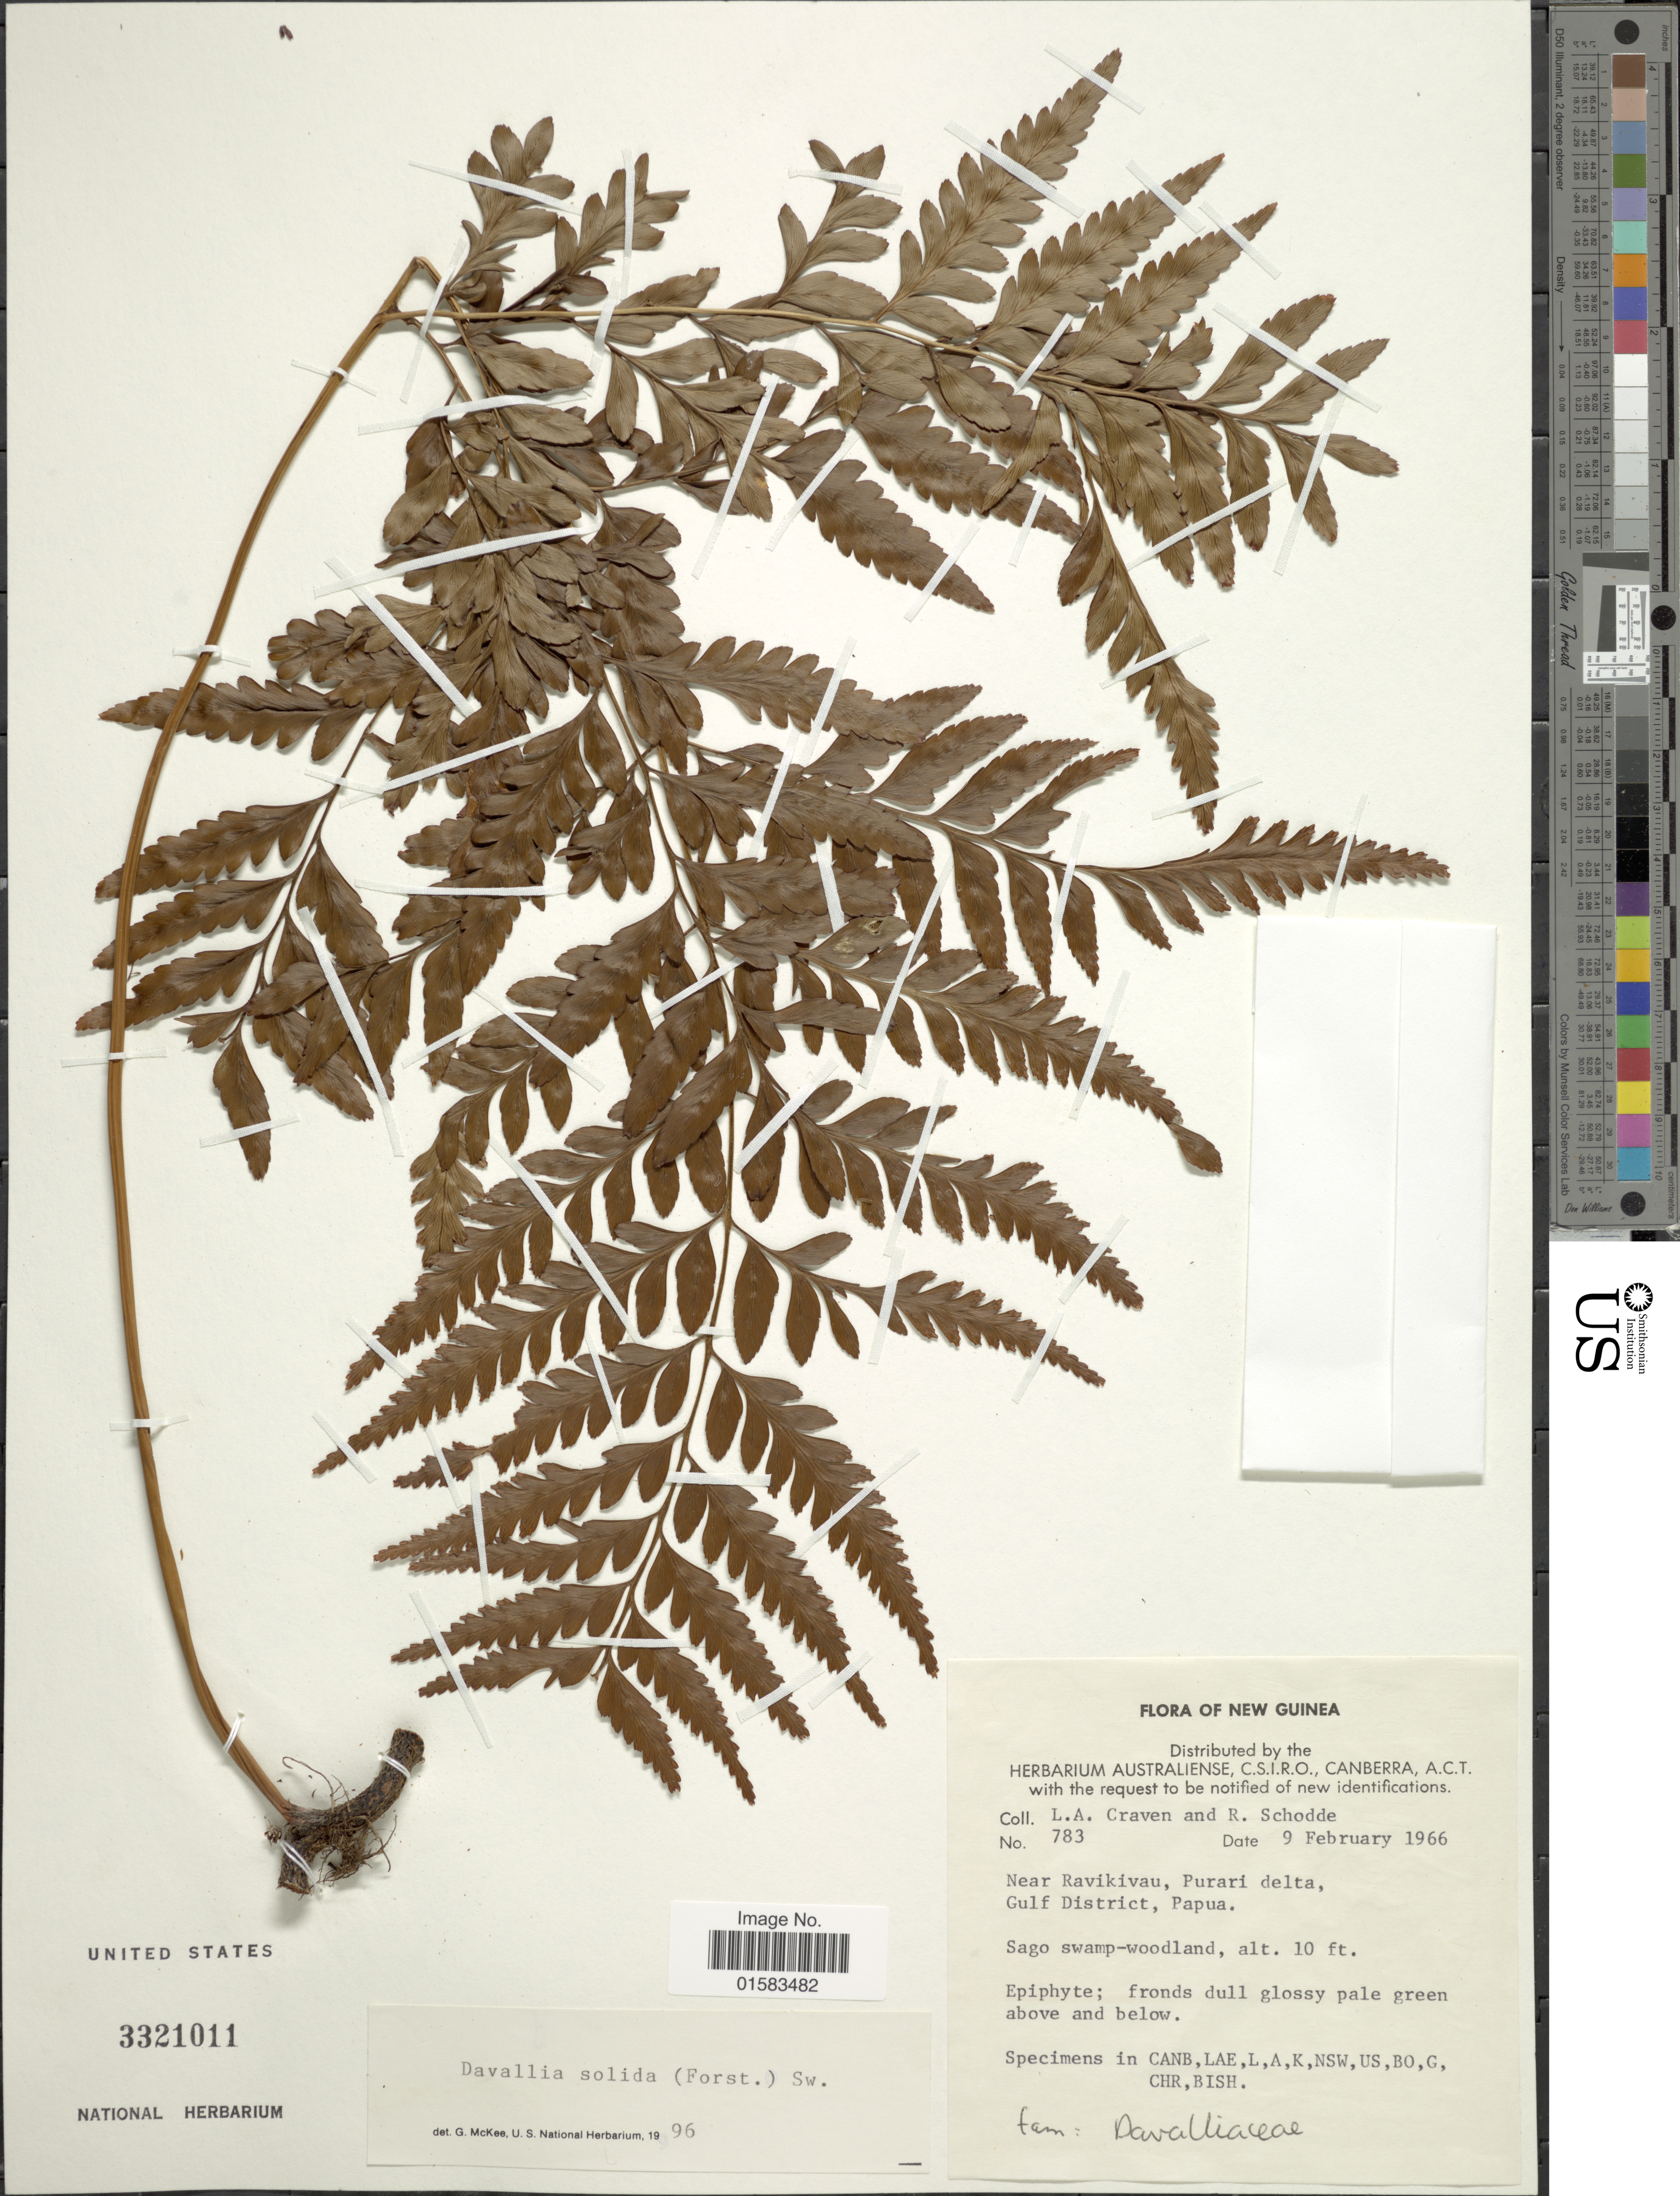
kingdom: Plantae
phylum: Tracheophyta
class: Polypodiopsida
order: Polypodiales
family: Davalliaceae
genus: Davallia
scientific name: Davallia solida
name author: (G. Forst.) Sw.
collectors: L. A. Craven & R. Schodde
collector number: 783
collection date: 1966-02-09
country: Papua New Guinea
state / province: Gulf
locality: New Guinea, Near Ravolovau, Paurari delta, Papua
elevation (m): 3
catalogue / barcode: US 3321011